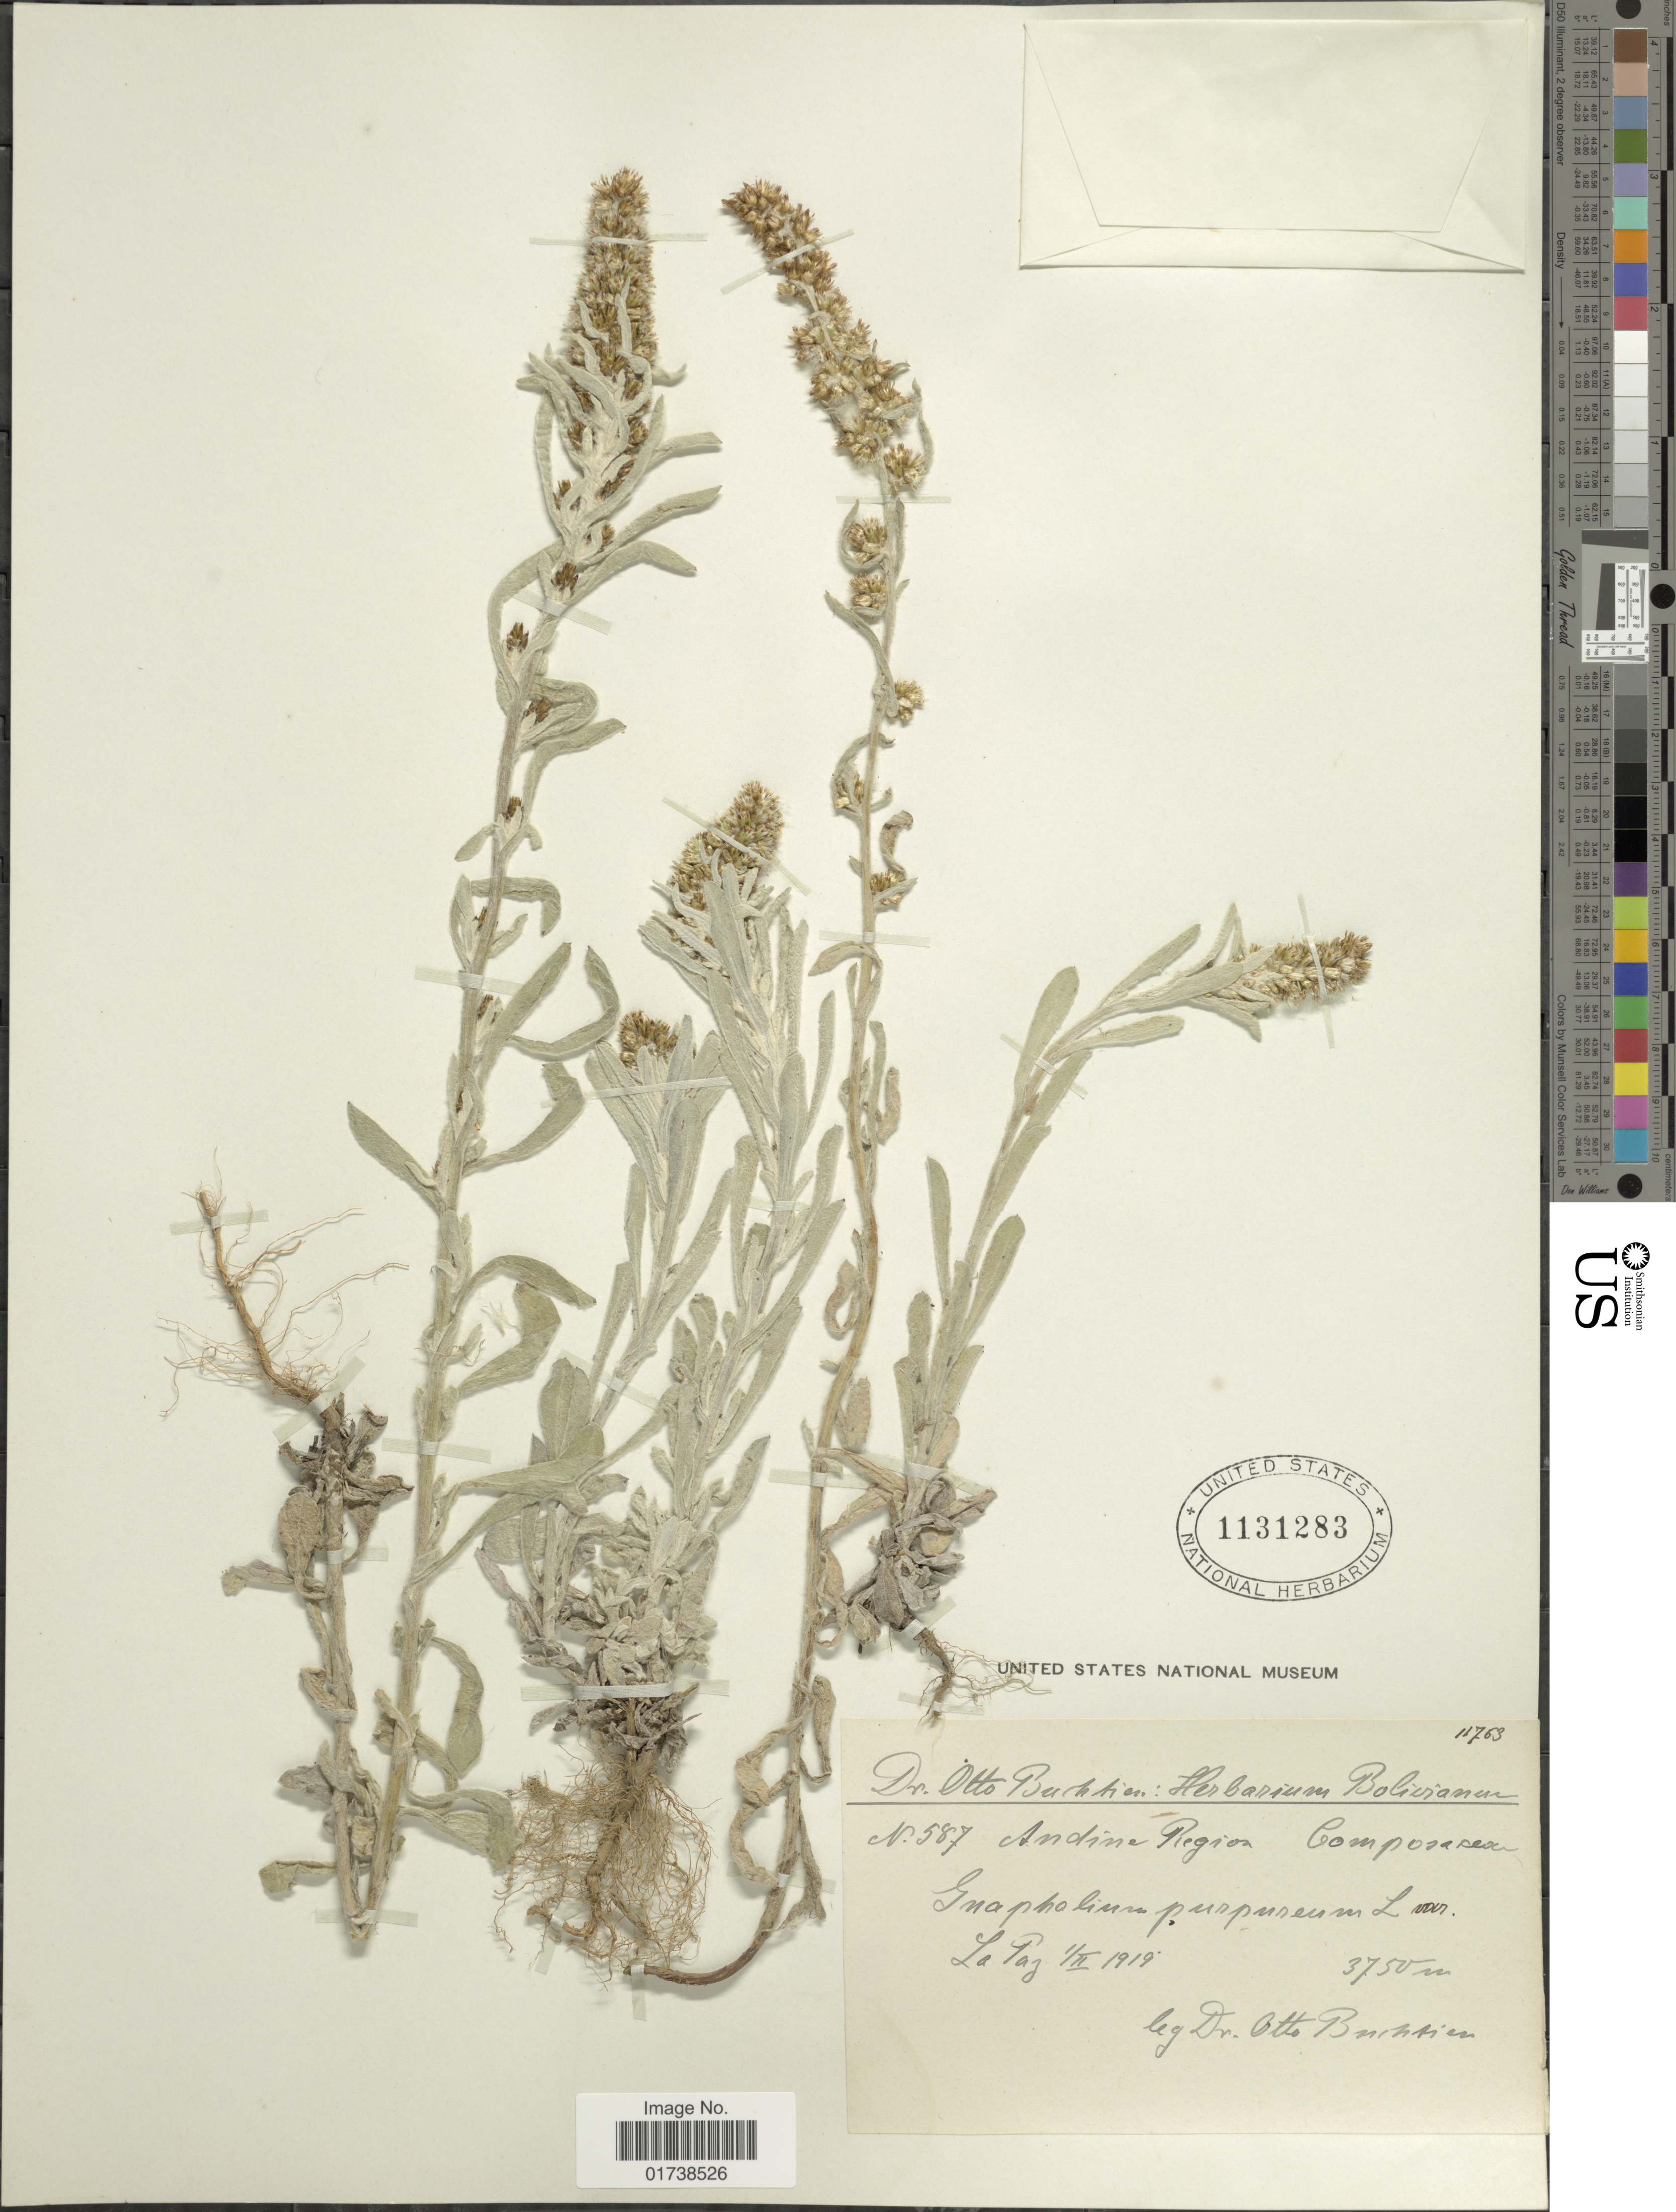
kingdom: Plantae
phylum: Tracheophyta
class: Magnoliopsida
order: Asterales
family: Asteraceae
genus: Gamochaeta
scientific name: Gamochaeta purpurea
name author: (L.) Cabrera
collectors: O. Buchtien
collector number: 11768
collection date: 1919-02-01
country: Bolivia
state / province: La Paz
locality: Andine Region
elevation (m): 3750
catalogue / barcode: US 1131283